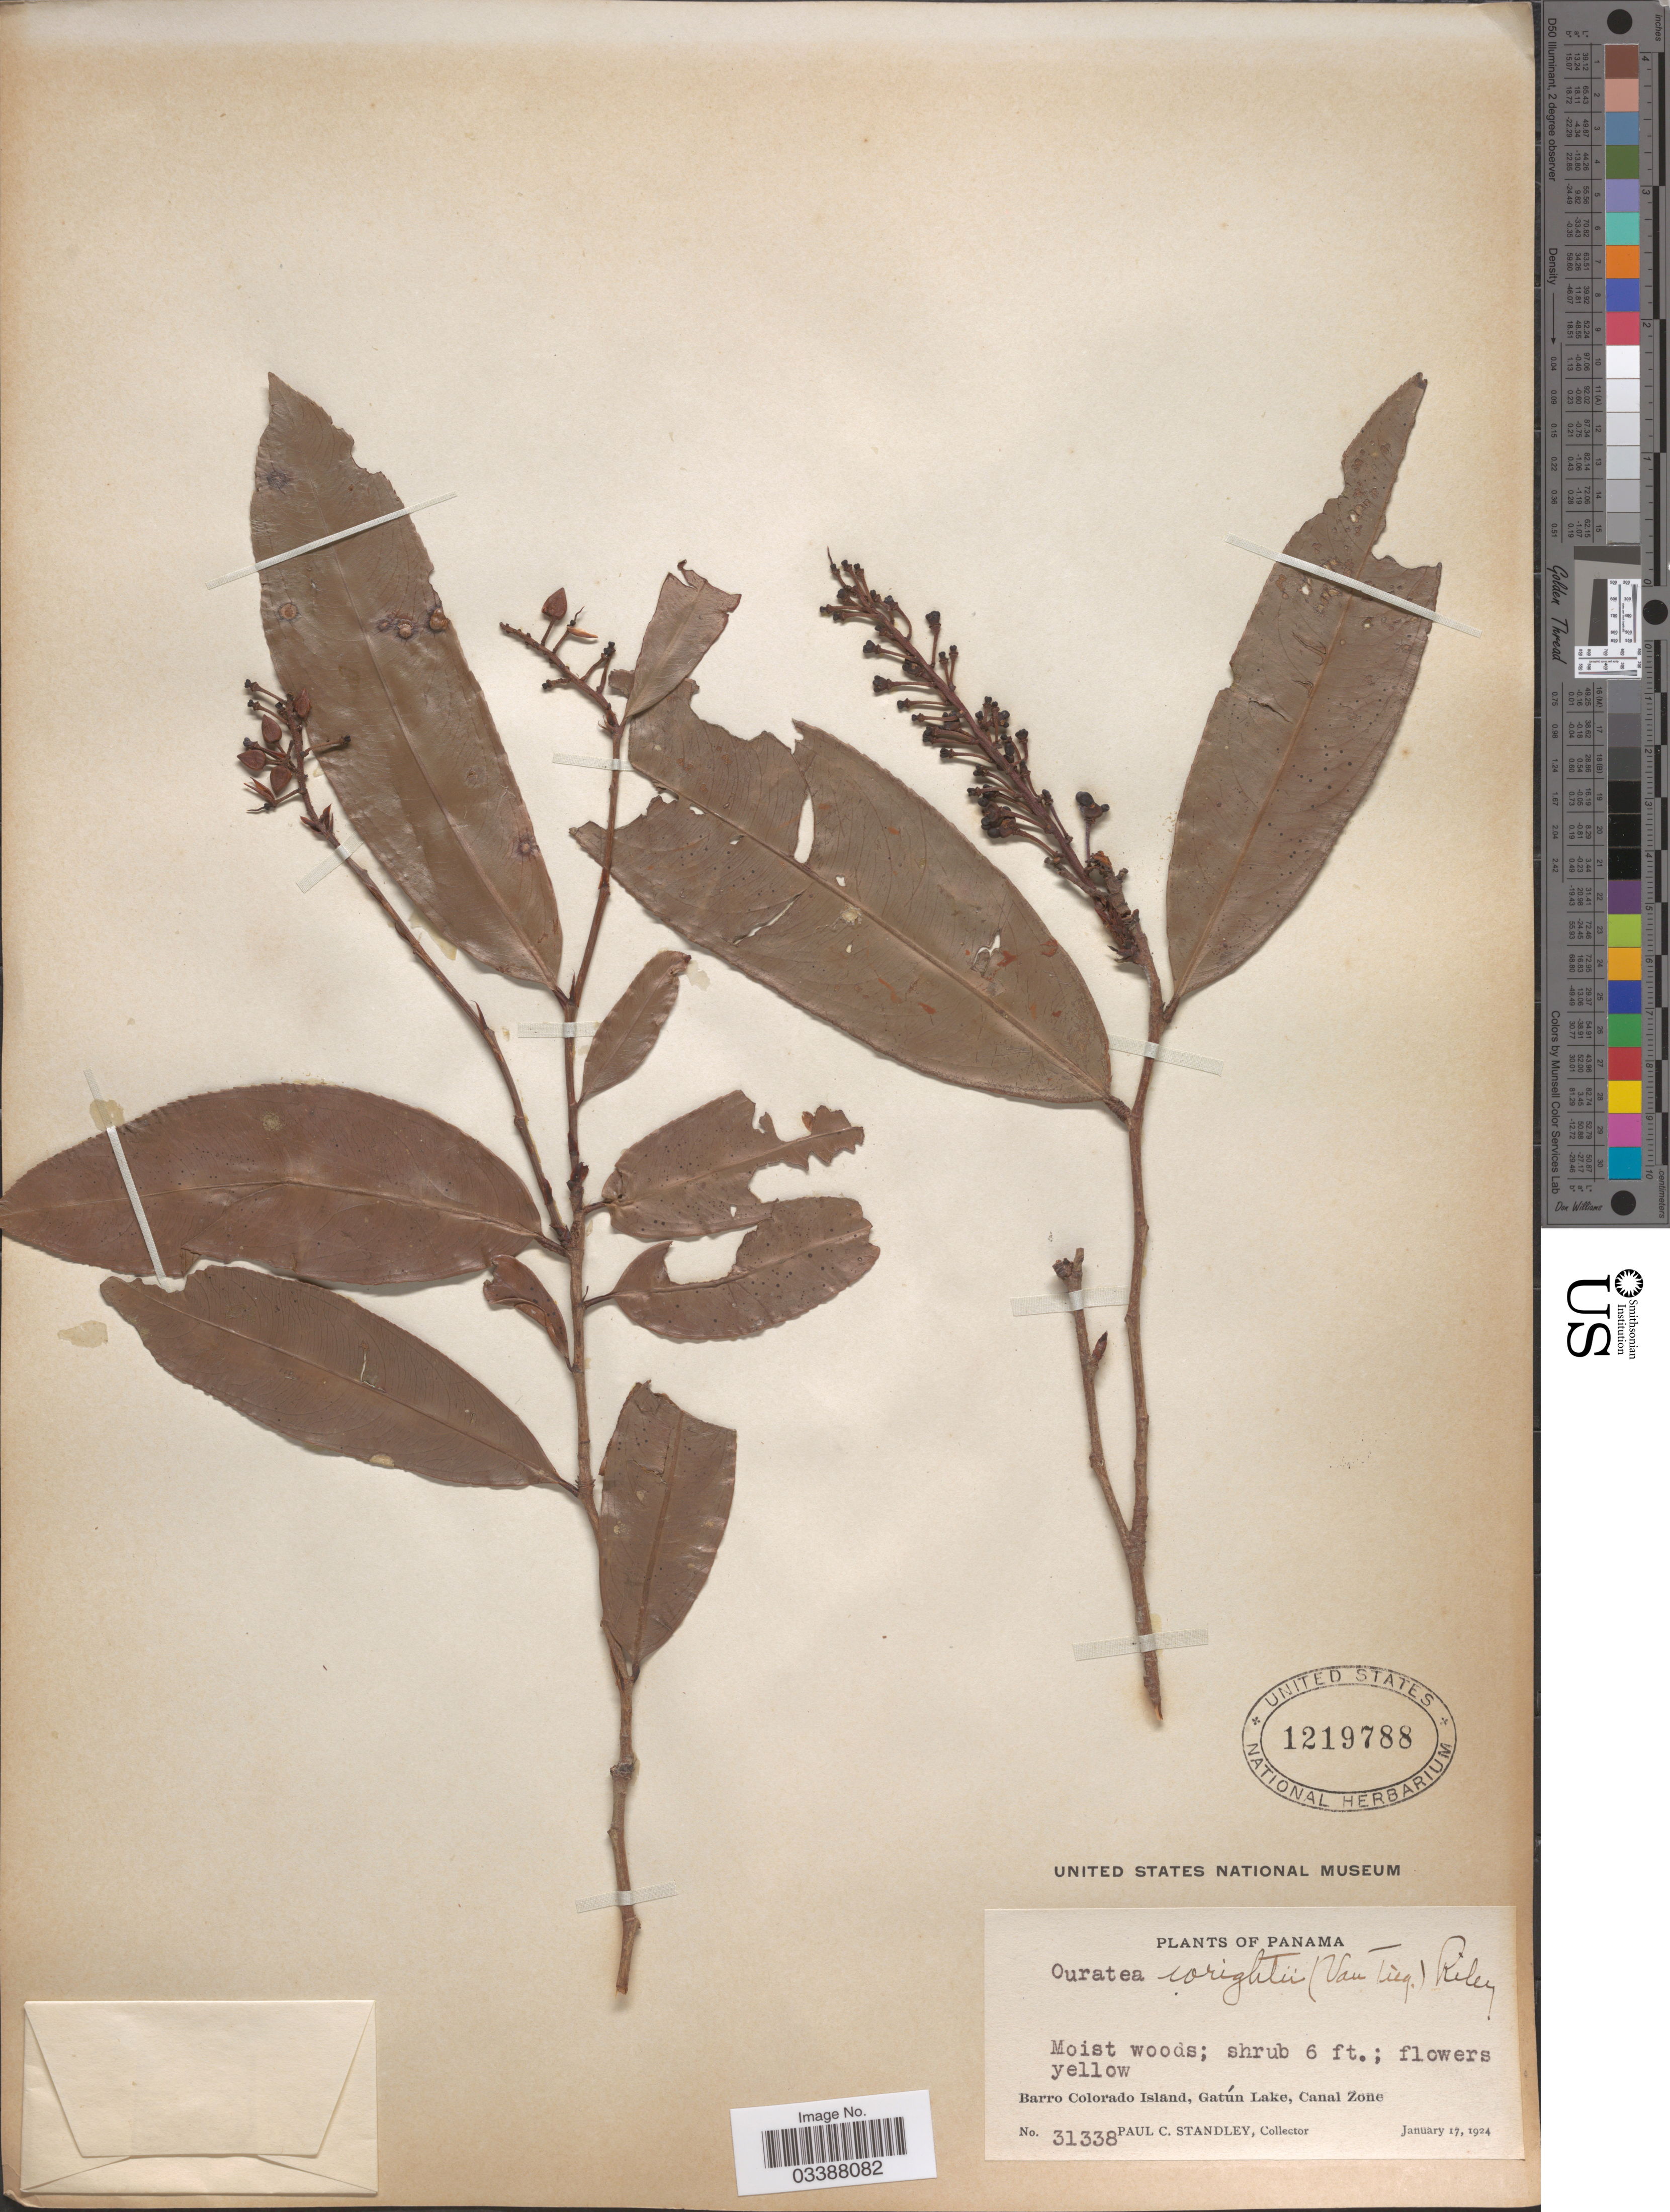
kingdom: Plantae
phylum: Tracheophyta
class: Magnoliopsida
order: Malpighiales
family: Ochnaceae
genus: Ouratea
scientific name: Ouratea lucens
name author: (Kunth) Engl.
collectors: P. C. Standley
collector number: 31338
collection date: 1924-01-17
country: Panama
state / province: Panamá Oeste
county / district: Canal Zone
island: Barro Colorado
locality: Barro Colorado Island, Gatún Lake, Canal Zone.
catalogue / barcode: US 1219788